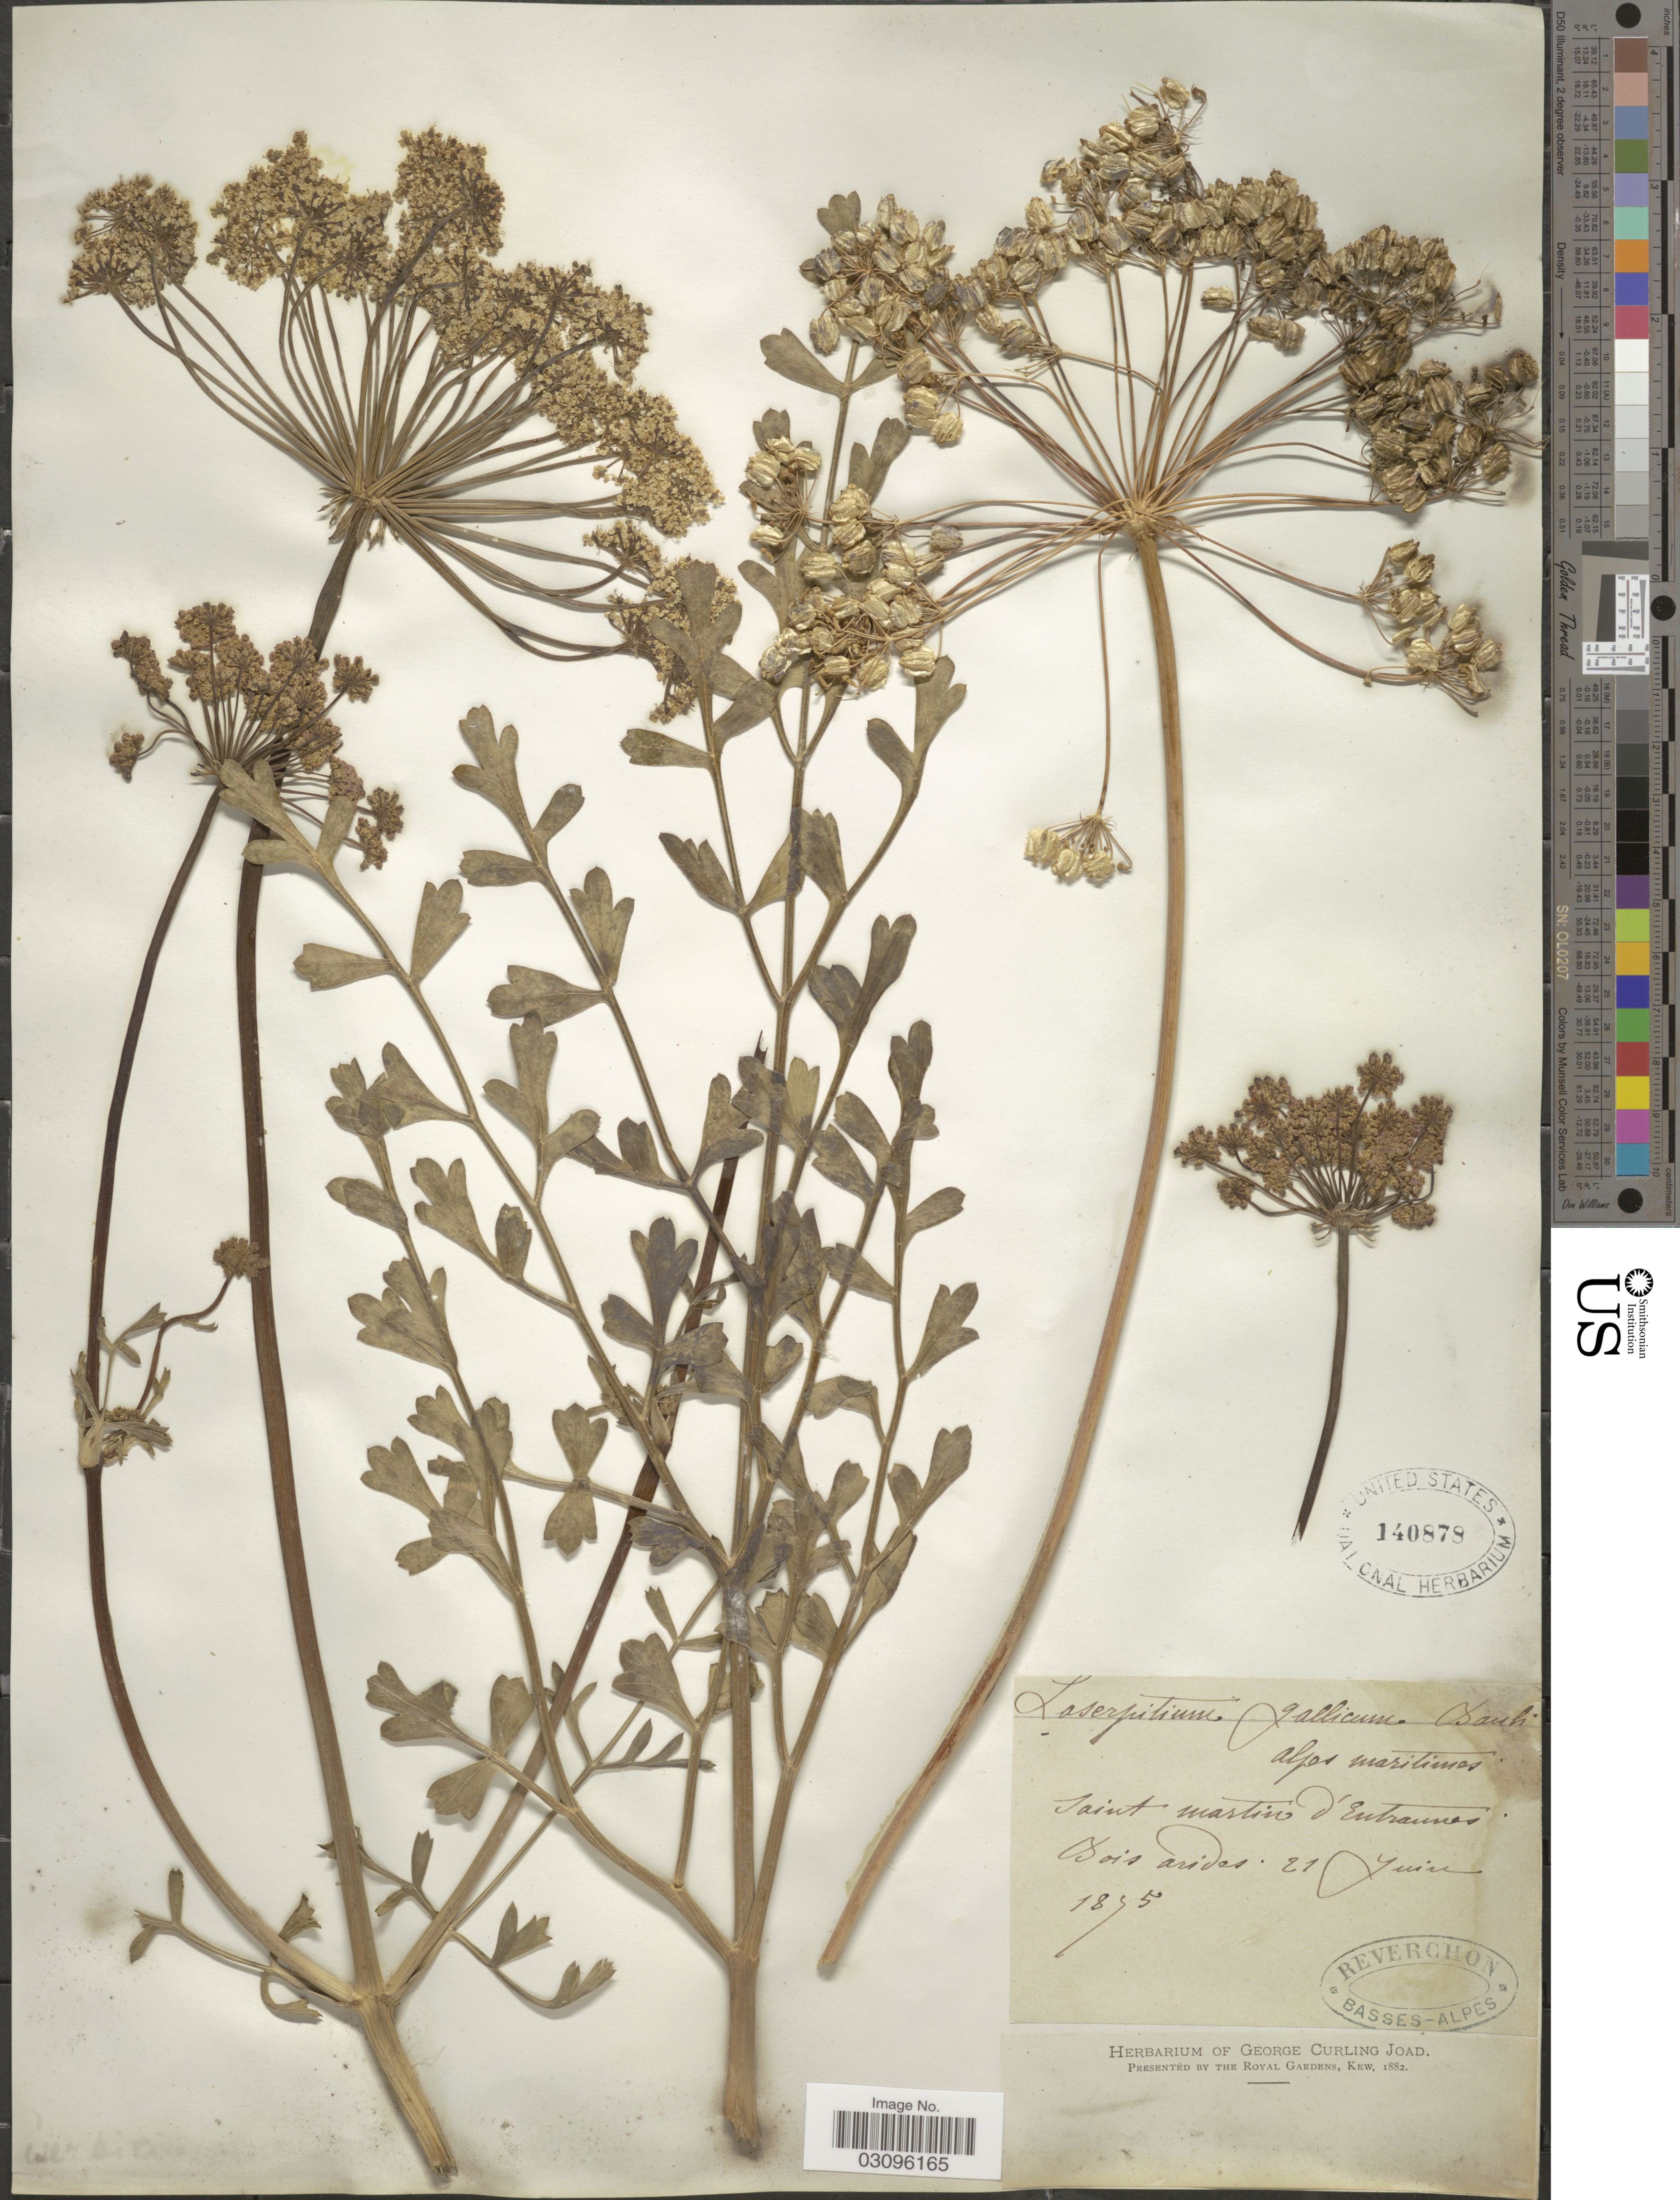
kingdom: Plantae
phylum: Tracheophyta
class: Magnoliopsida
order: Apiales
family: Apiaceae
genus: Laserpitium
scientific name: Laserpitium gallicum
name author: L.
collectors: -. Reverchon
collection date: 1875-06-21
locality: Alpes maritimes. Saint Martin d'Eutraumes [interpreted]. Bois arides.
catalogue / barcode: US 140878